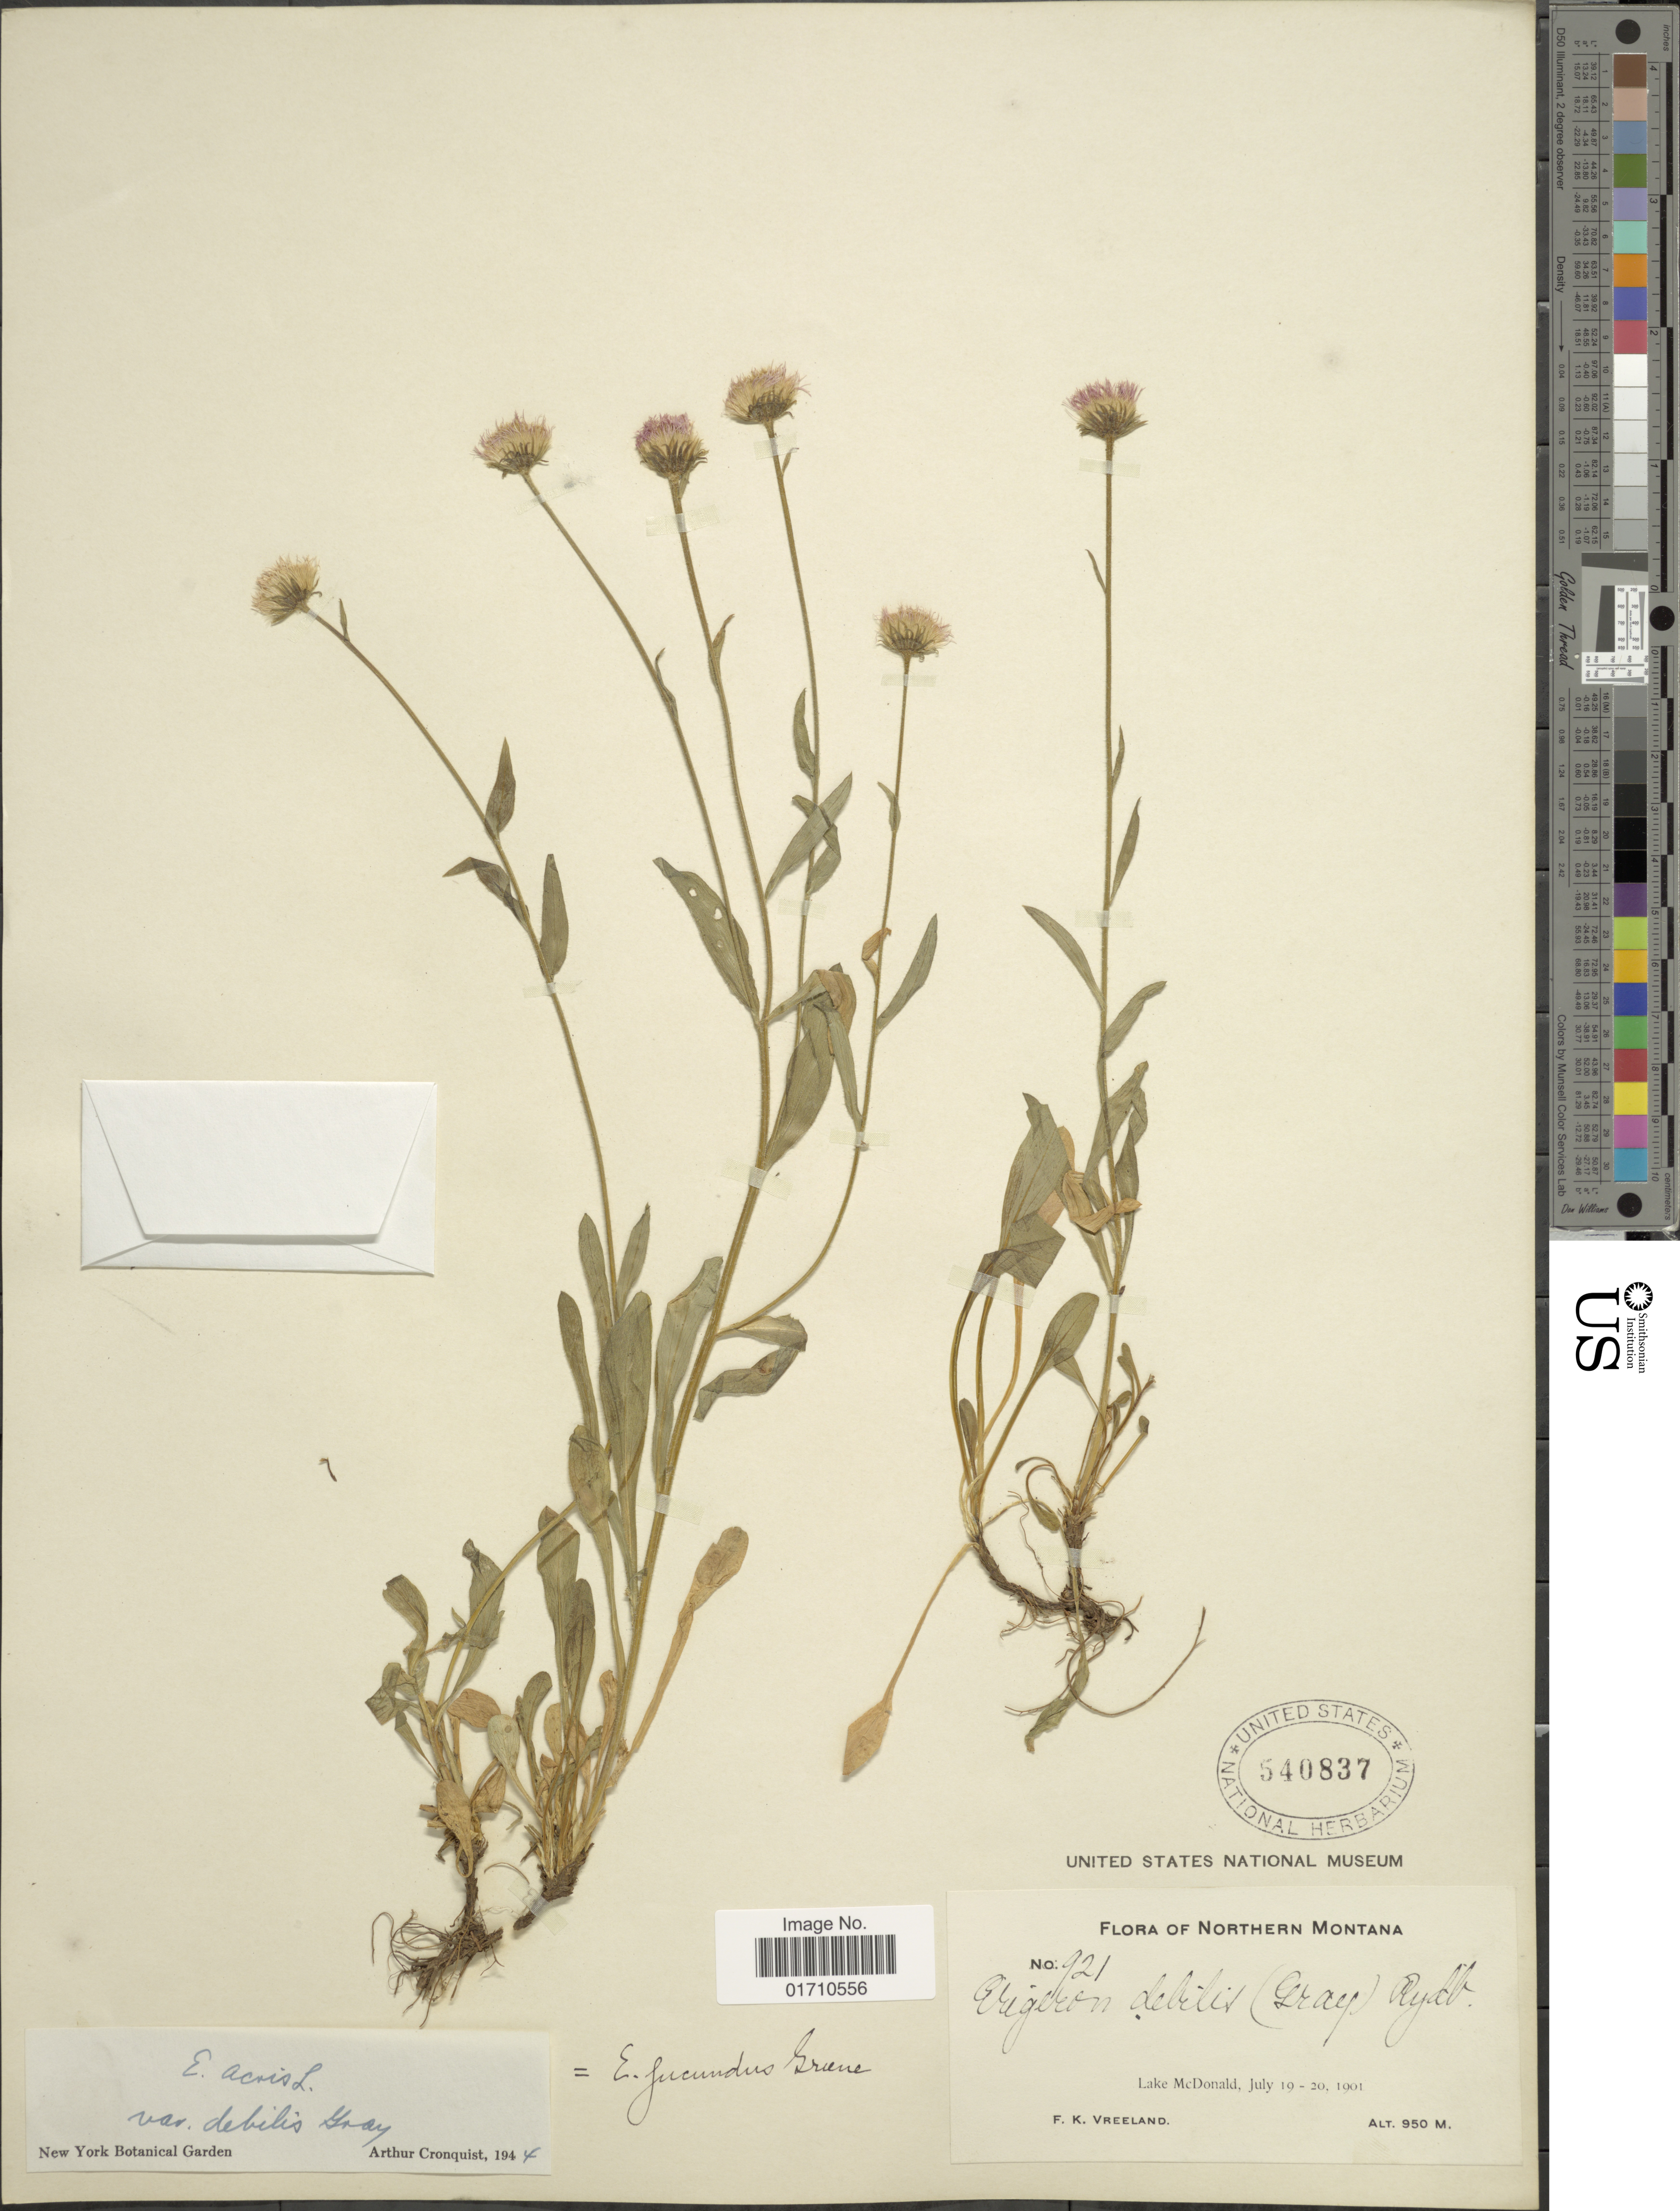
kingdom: Plantae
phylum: Tracheophyta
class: Magnoliopsida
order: Asterales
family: Asteraceae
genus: Erigeron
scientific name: Erigeron acris var. debilis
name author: A. Gray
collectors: F. Vreeland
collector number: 921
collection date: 1901-07-19/1901-07-20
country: United States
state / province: Montana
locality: Northern Montana, Lake McDonald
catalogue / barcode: US 540837